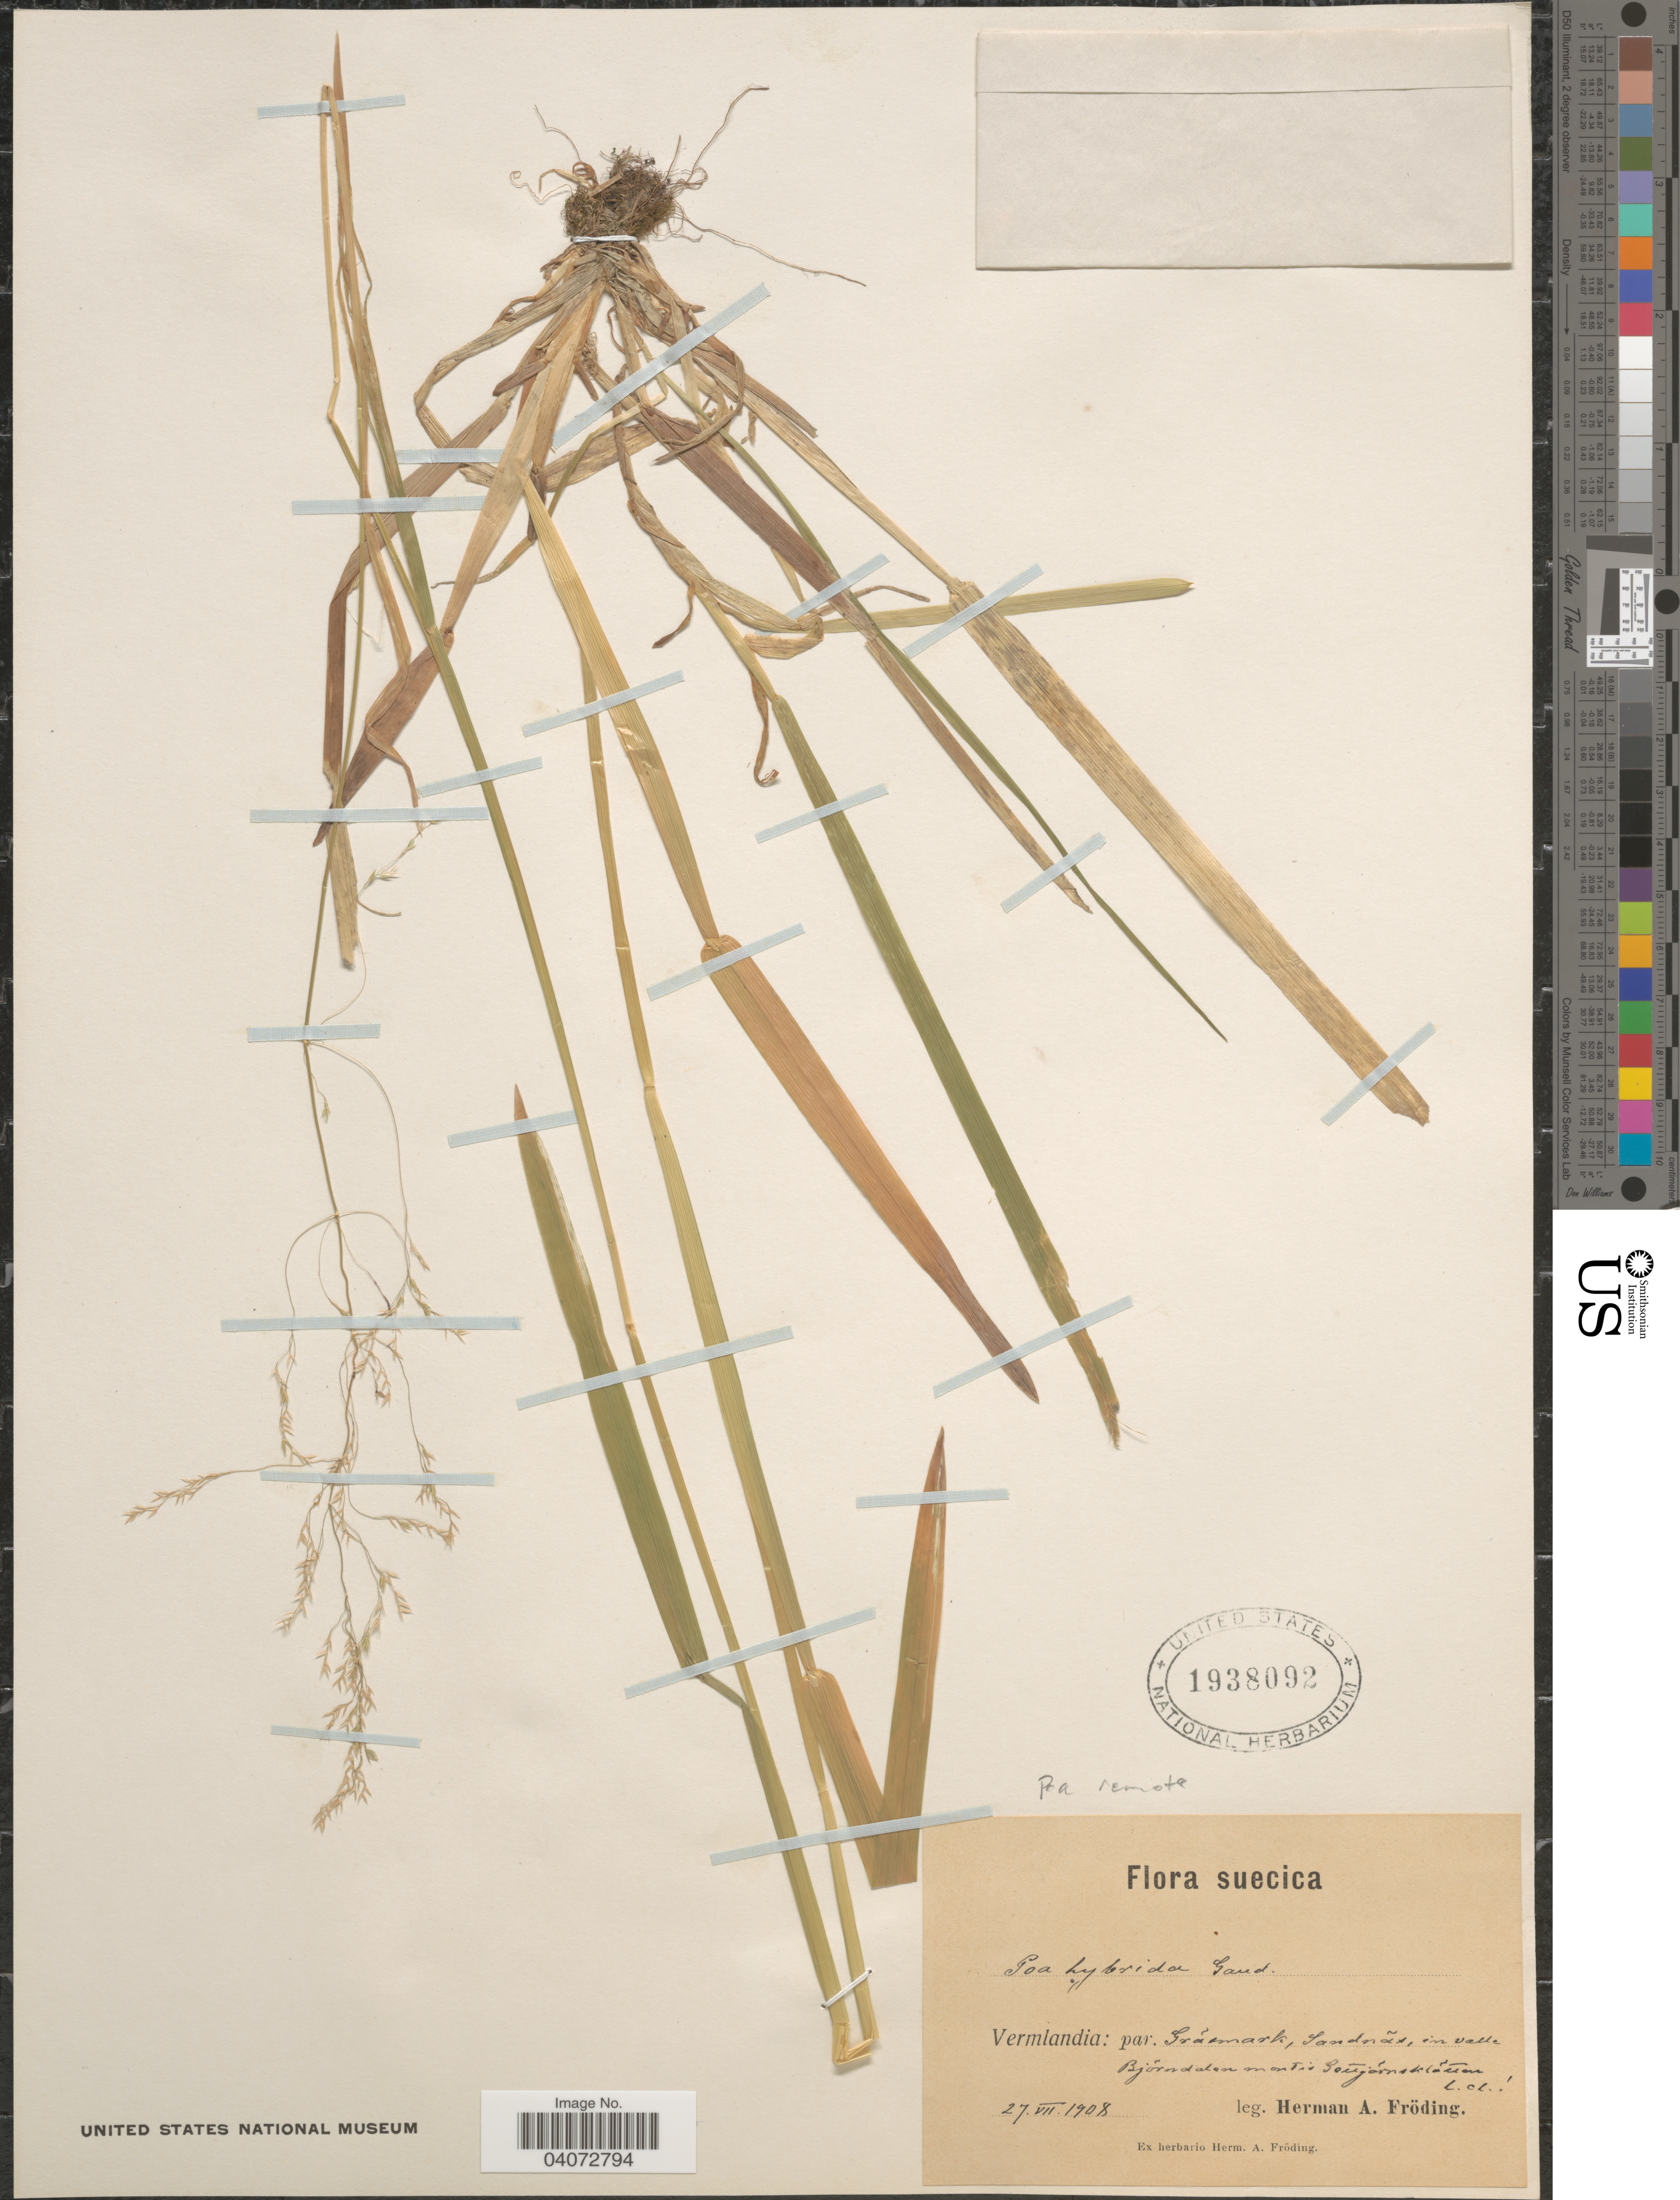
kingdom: Plantae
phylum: Tracheophyta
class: Liliopsida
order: Poales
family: Poaceae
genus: Poa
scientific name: Poa remota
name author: Forselles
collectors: H. Froding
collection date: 1908-07-27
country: Sweden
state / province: Varmland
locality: Suecica. Vermlandia: par. Gräsmark, Sandnäs, in valle Björndalen montis [illegible text].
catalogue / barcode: US 1938092